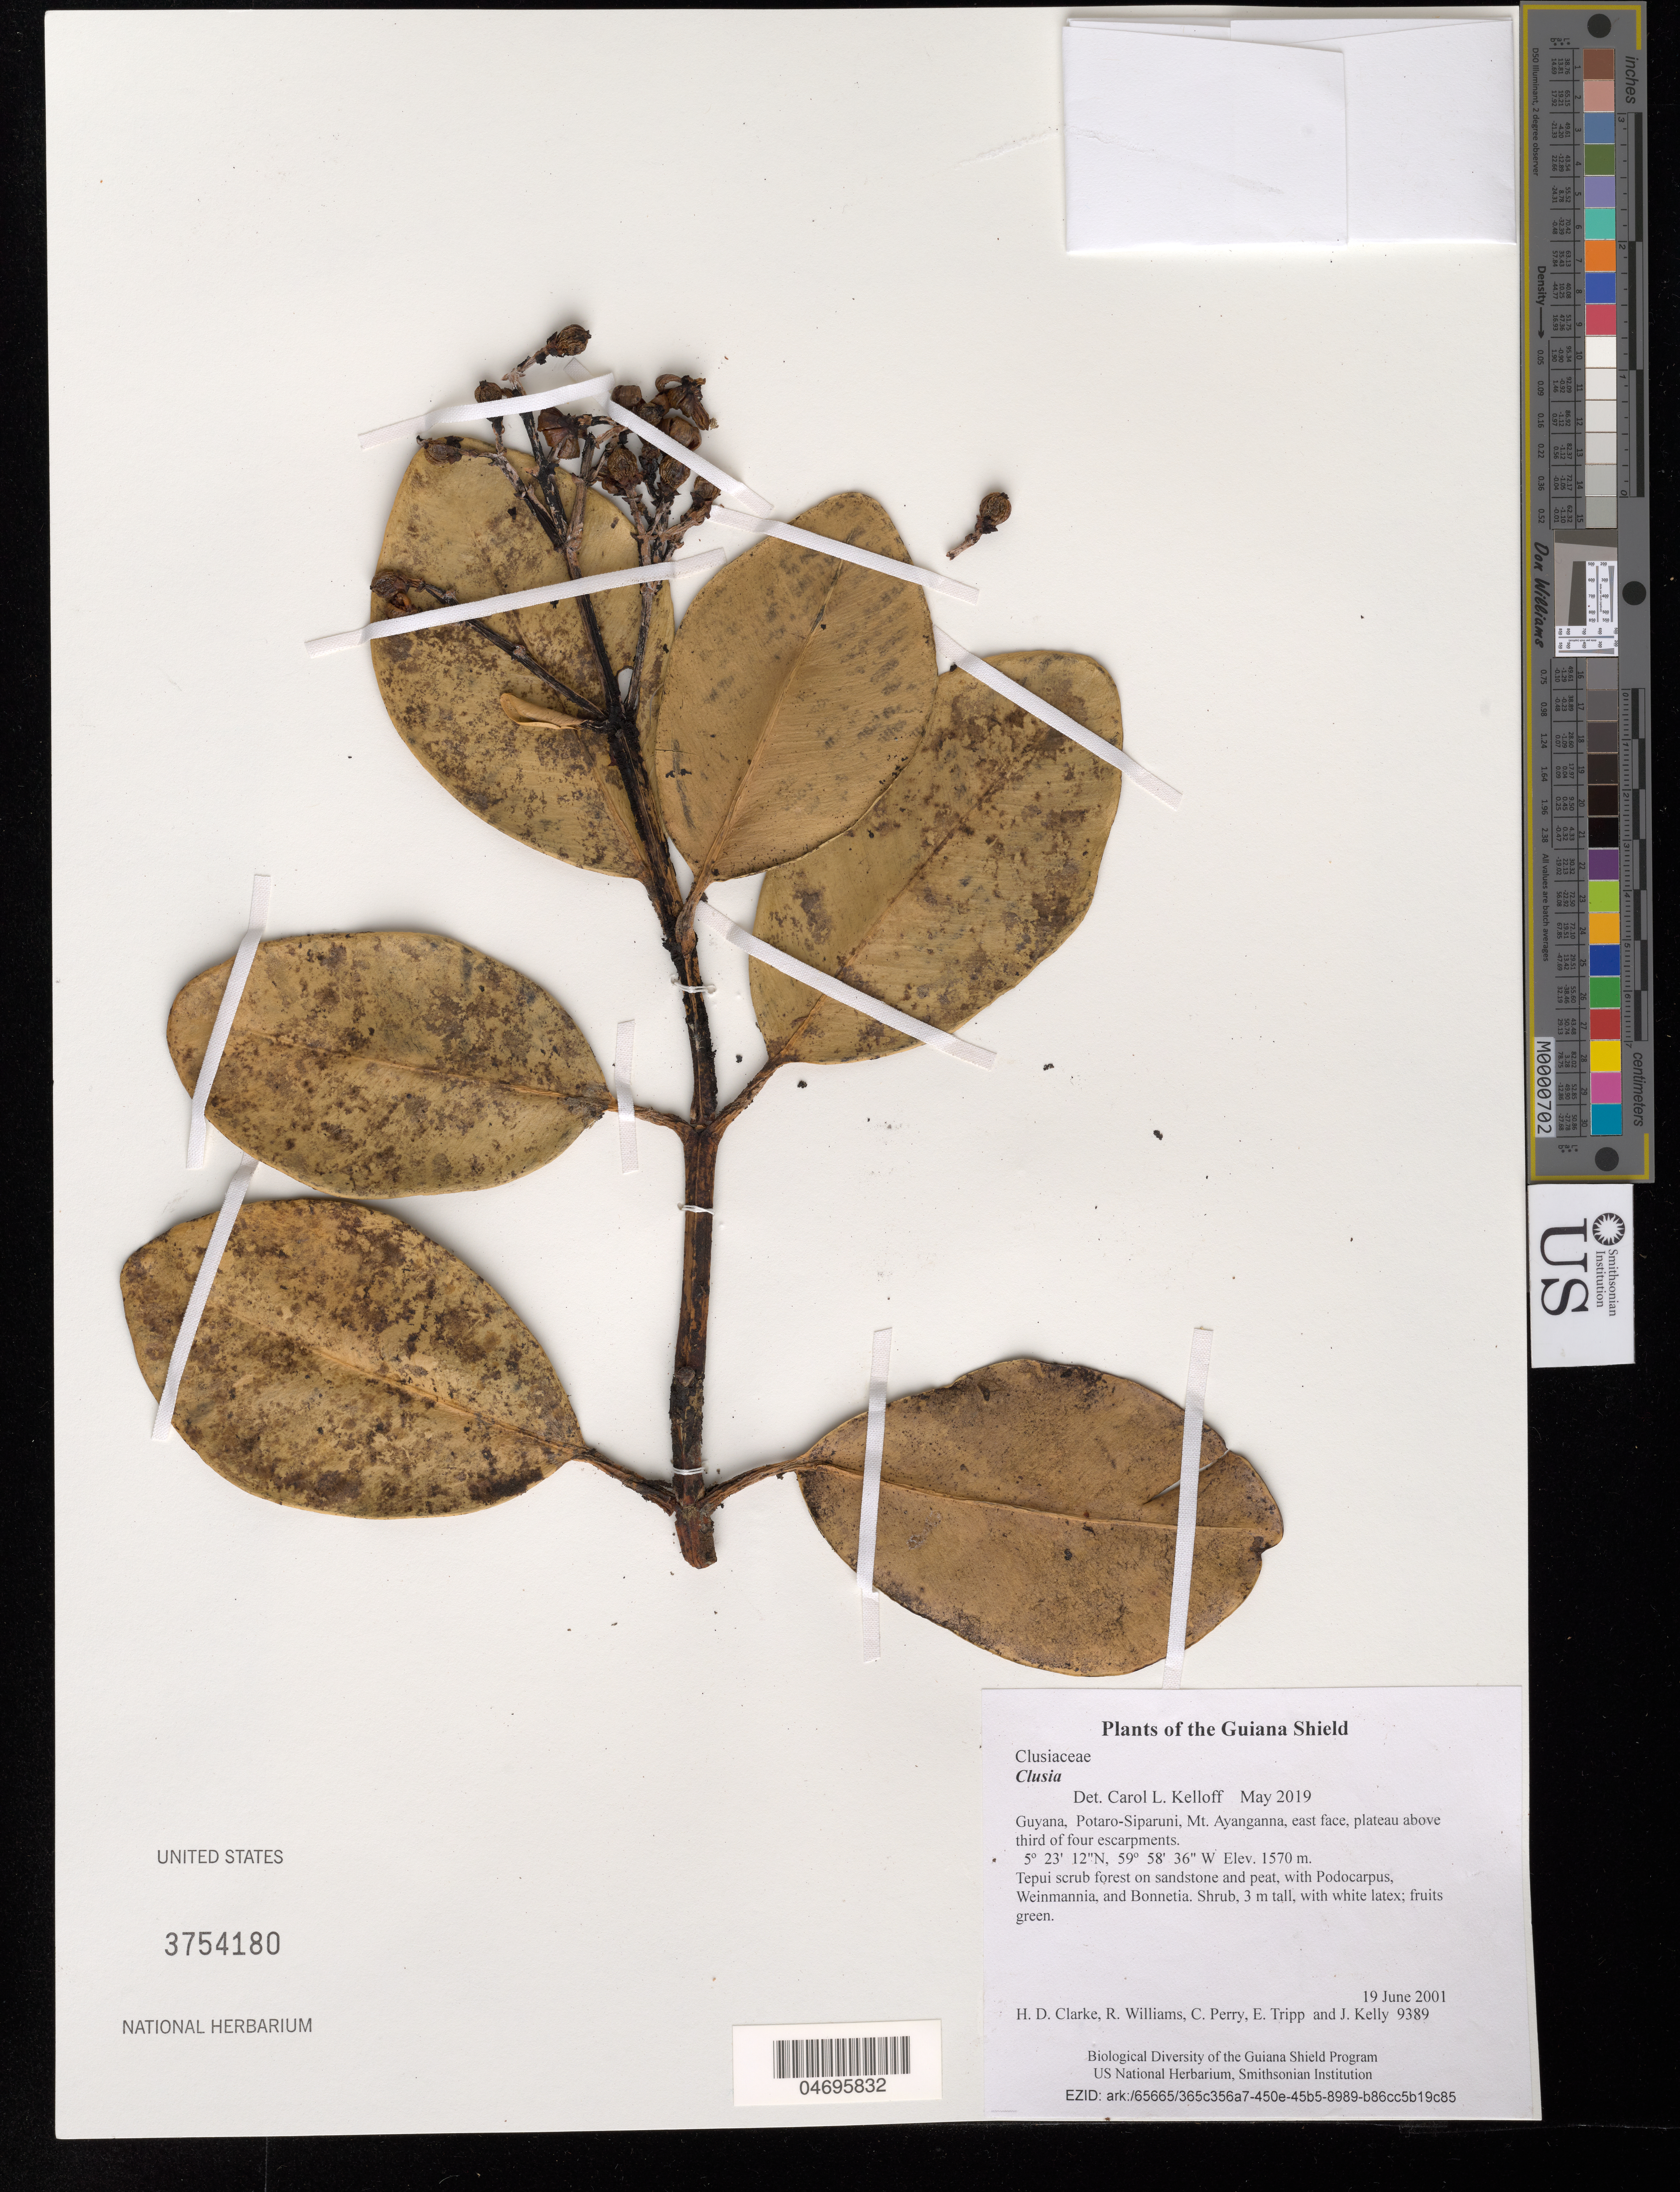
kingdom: Plantae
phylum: Tracheophyta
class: Magnoliopsida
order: Malpighiales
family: Clusiaceae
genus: Clusia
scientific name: Clusia sp.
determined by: Kelloff, Carol L.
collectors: H. D. Clarke, R. Williams, C. Perry, E. Tripp & J. Kelly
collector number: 9389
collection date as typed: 19 June 2001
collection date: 2001-06-19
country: Guyana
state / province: Potaro-Siparuni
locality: Mt. Ayanganna, east face, plateau above third of four escarpments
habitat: Tepui scrub forest on sandstone and peat, with Podocarpus, Weinmannia, and Bonnetia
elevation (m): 1570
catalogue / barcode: US 3754180